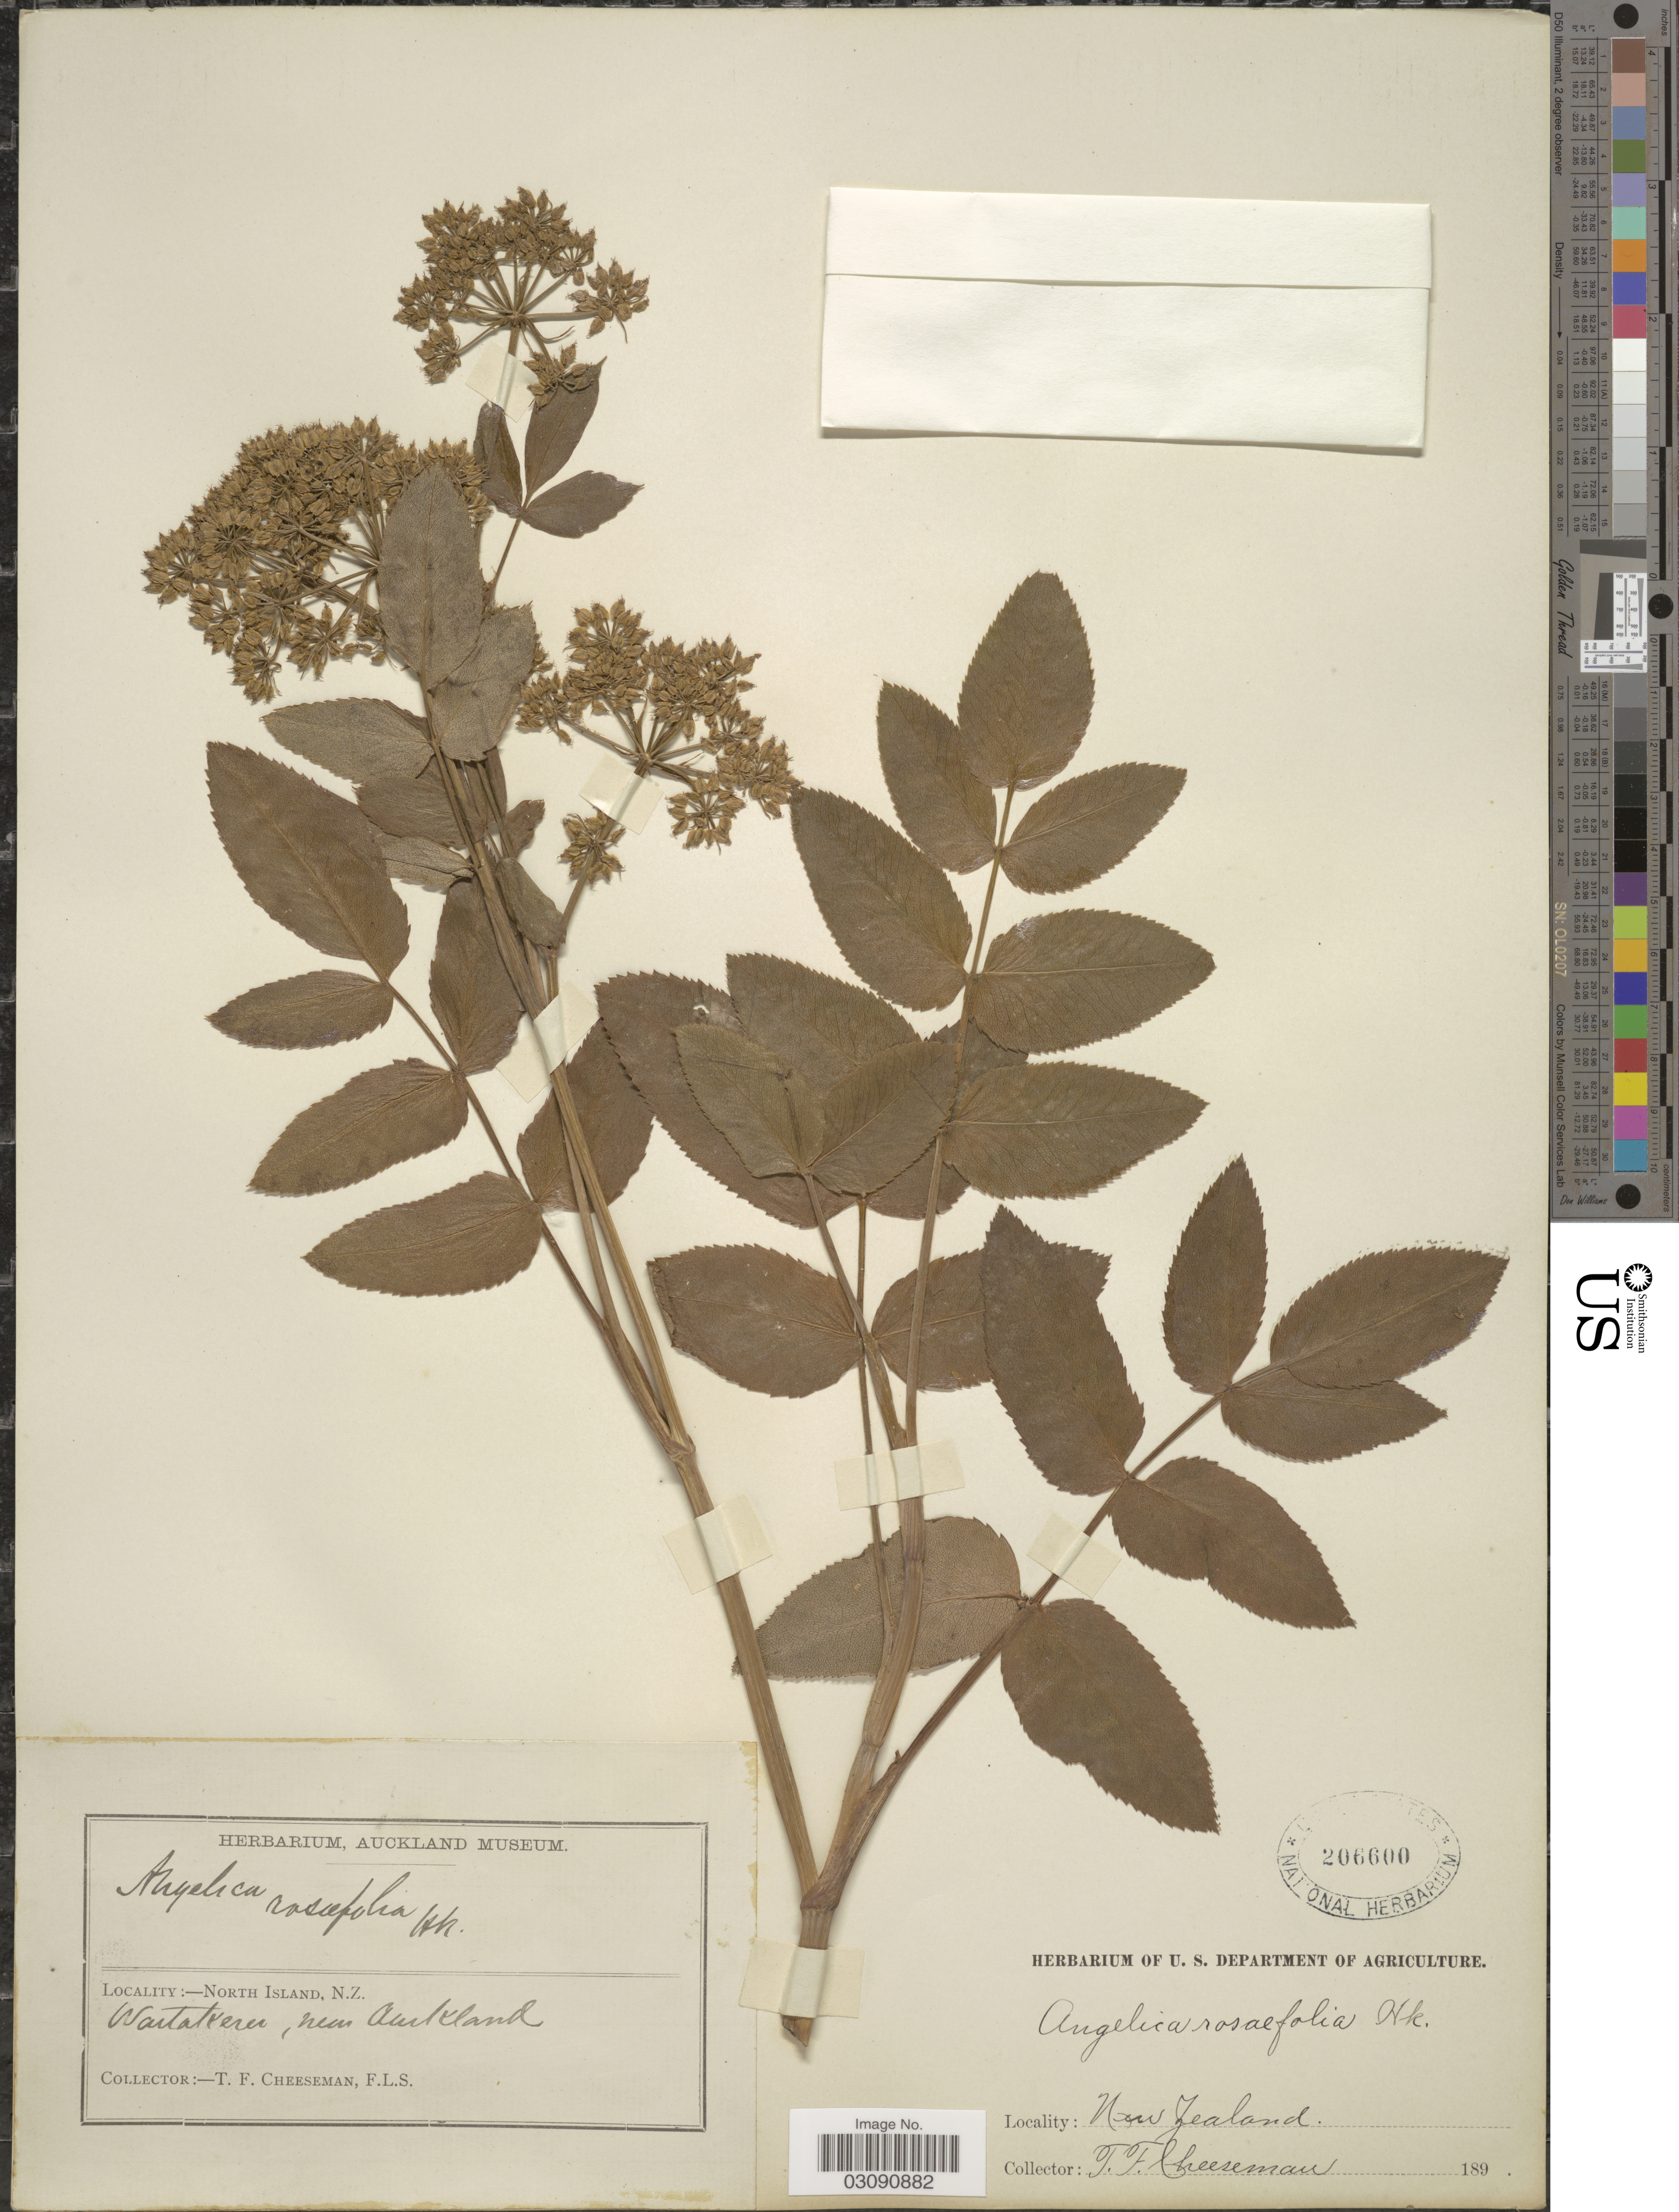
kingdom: Plantae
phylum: Tracheophyta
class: Magnoliopsida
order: Apiales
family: Apiaceae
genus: Scandia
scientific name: Scandia rosifolia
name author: Hook. f.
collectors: T. F. Cheeseman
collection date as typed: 189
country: New Zealand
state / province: Auckland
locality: North Island, Waitakere, near Auckland.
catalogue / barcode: US 206600